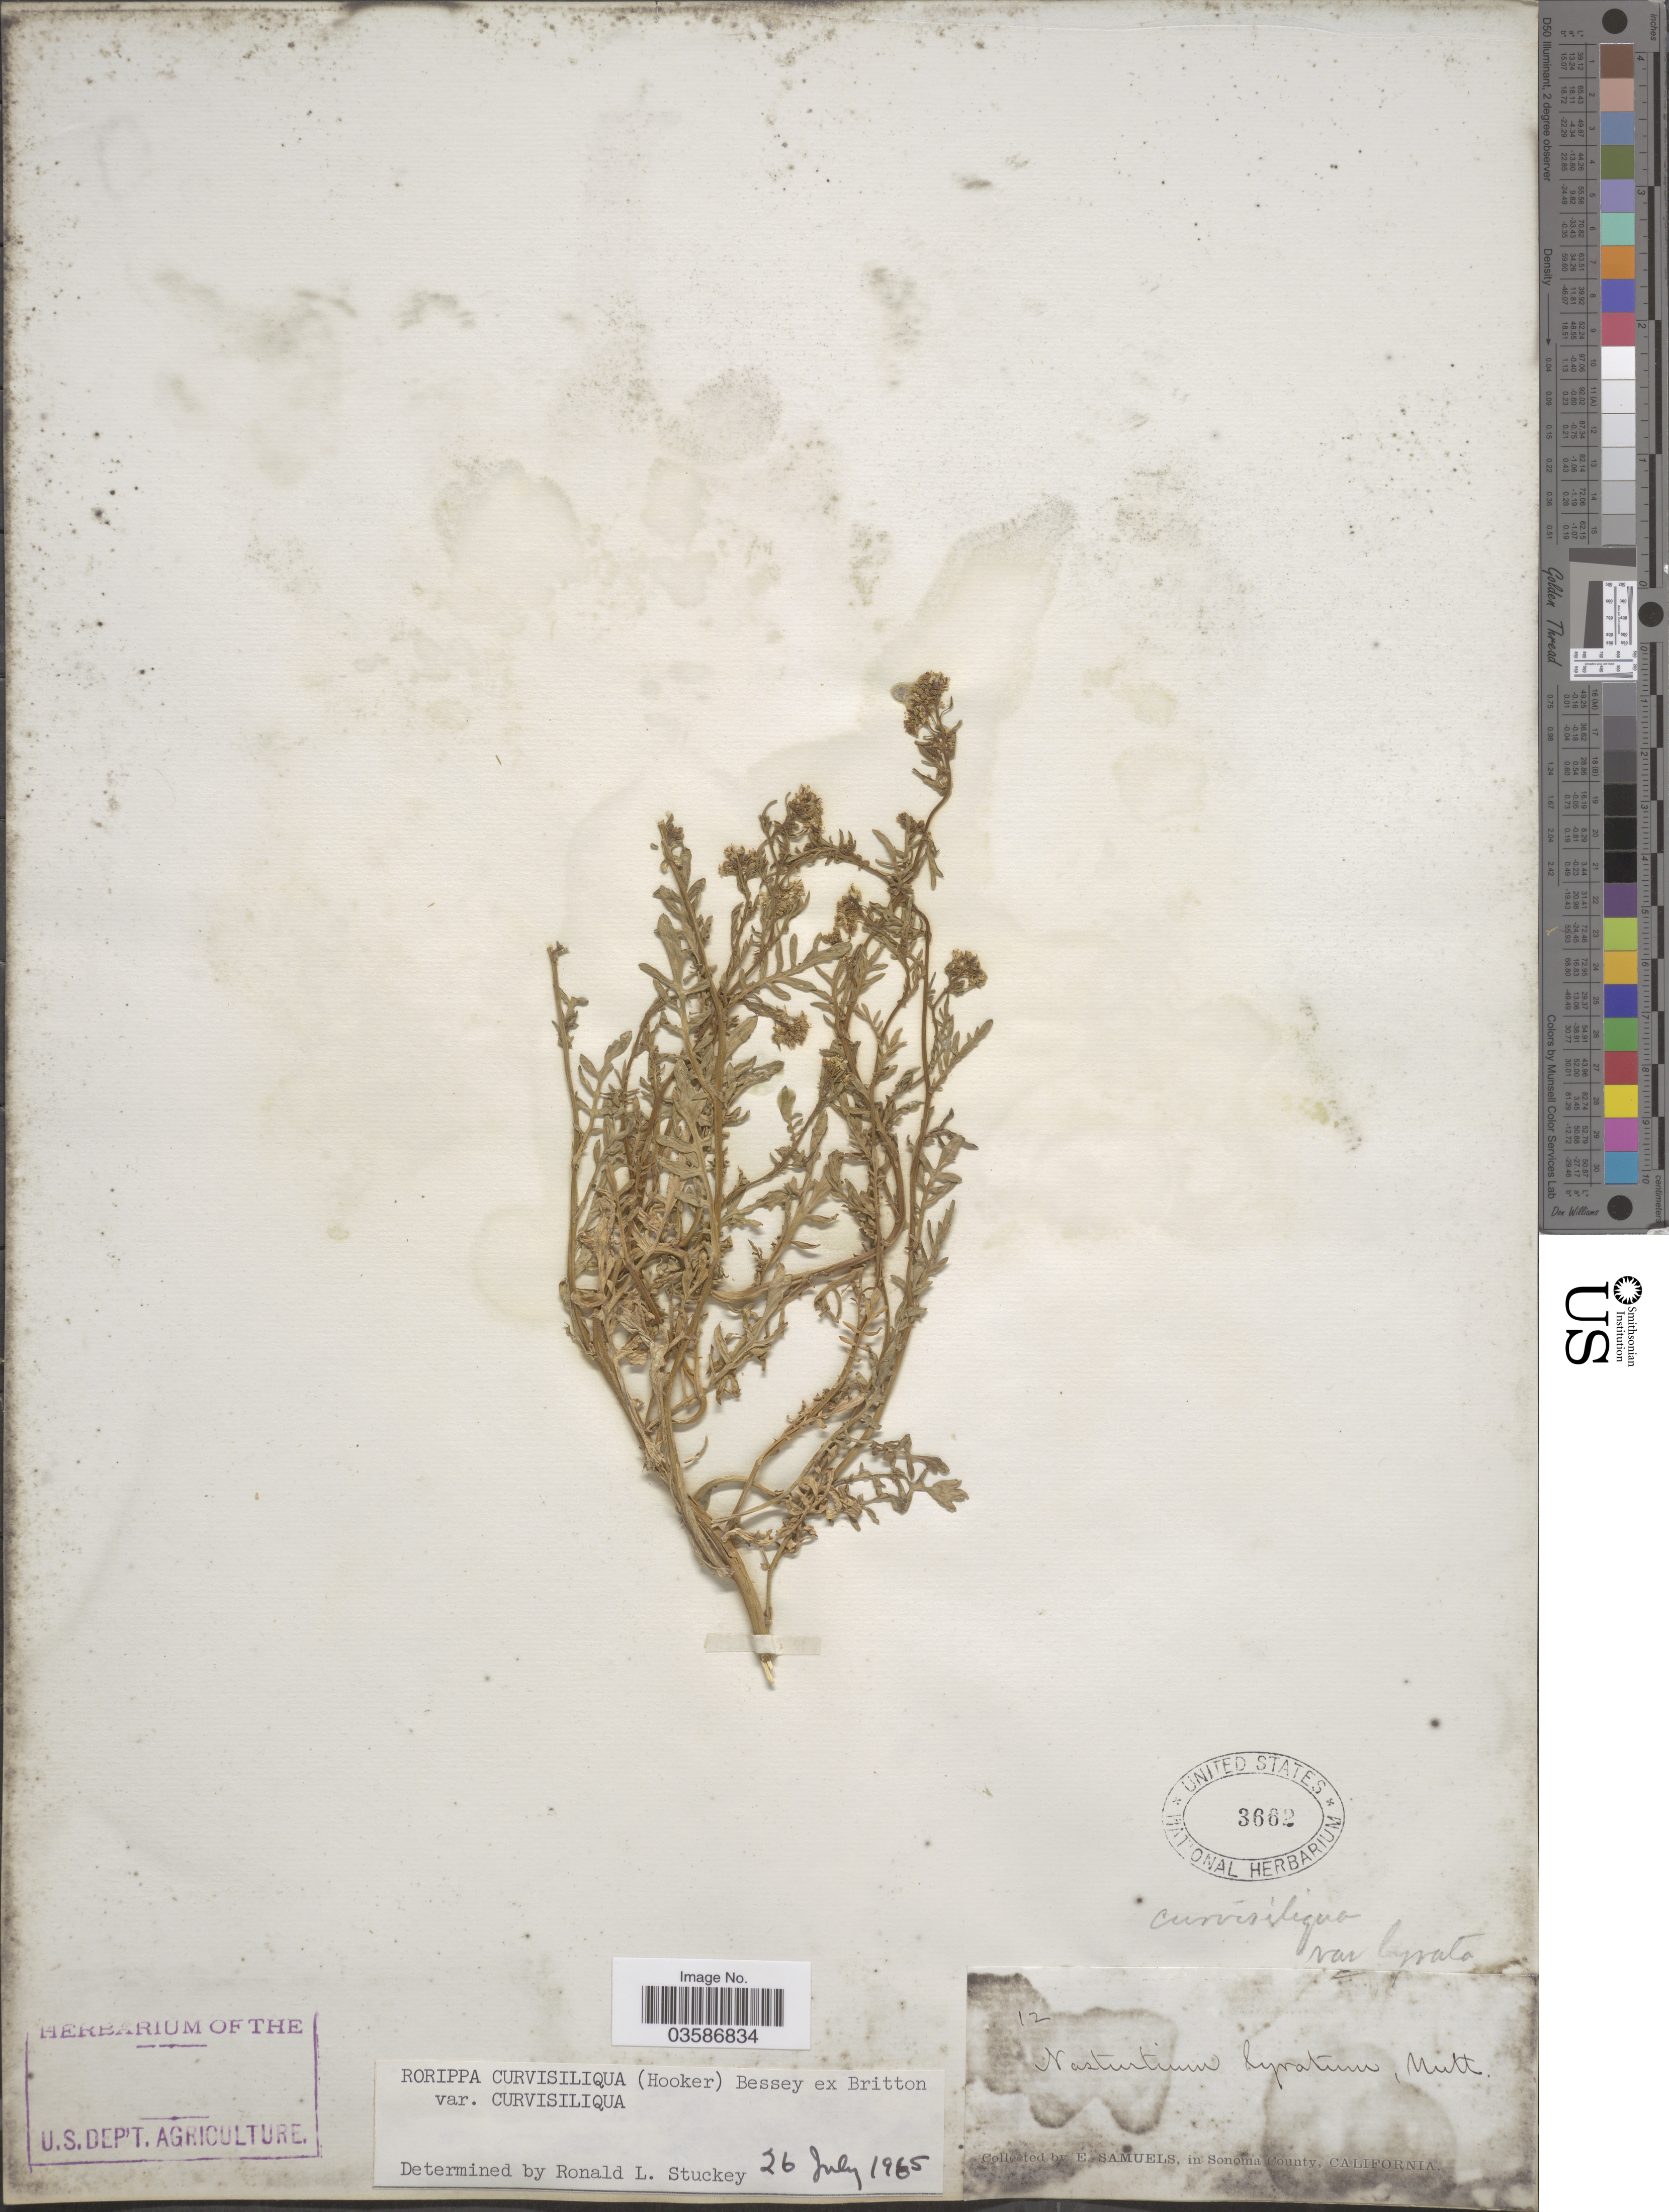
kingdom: Plantae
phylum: Tracheophyta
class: Magnoliopsida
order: Brassicales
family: Brassicaceae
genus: Rorippa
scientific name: Rorippa curvisiliqua var. curvisiliqua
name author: (Hook.) Bessey ex Britton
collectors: E. Samuels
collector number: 12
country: United States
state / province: California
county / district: Sonoma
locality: Sonoma County.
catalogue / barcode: US 3662